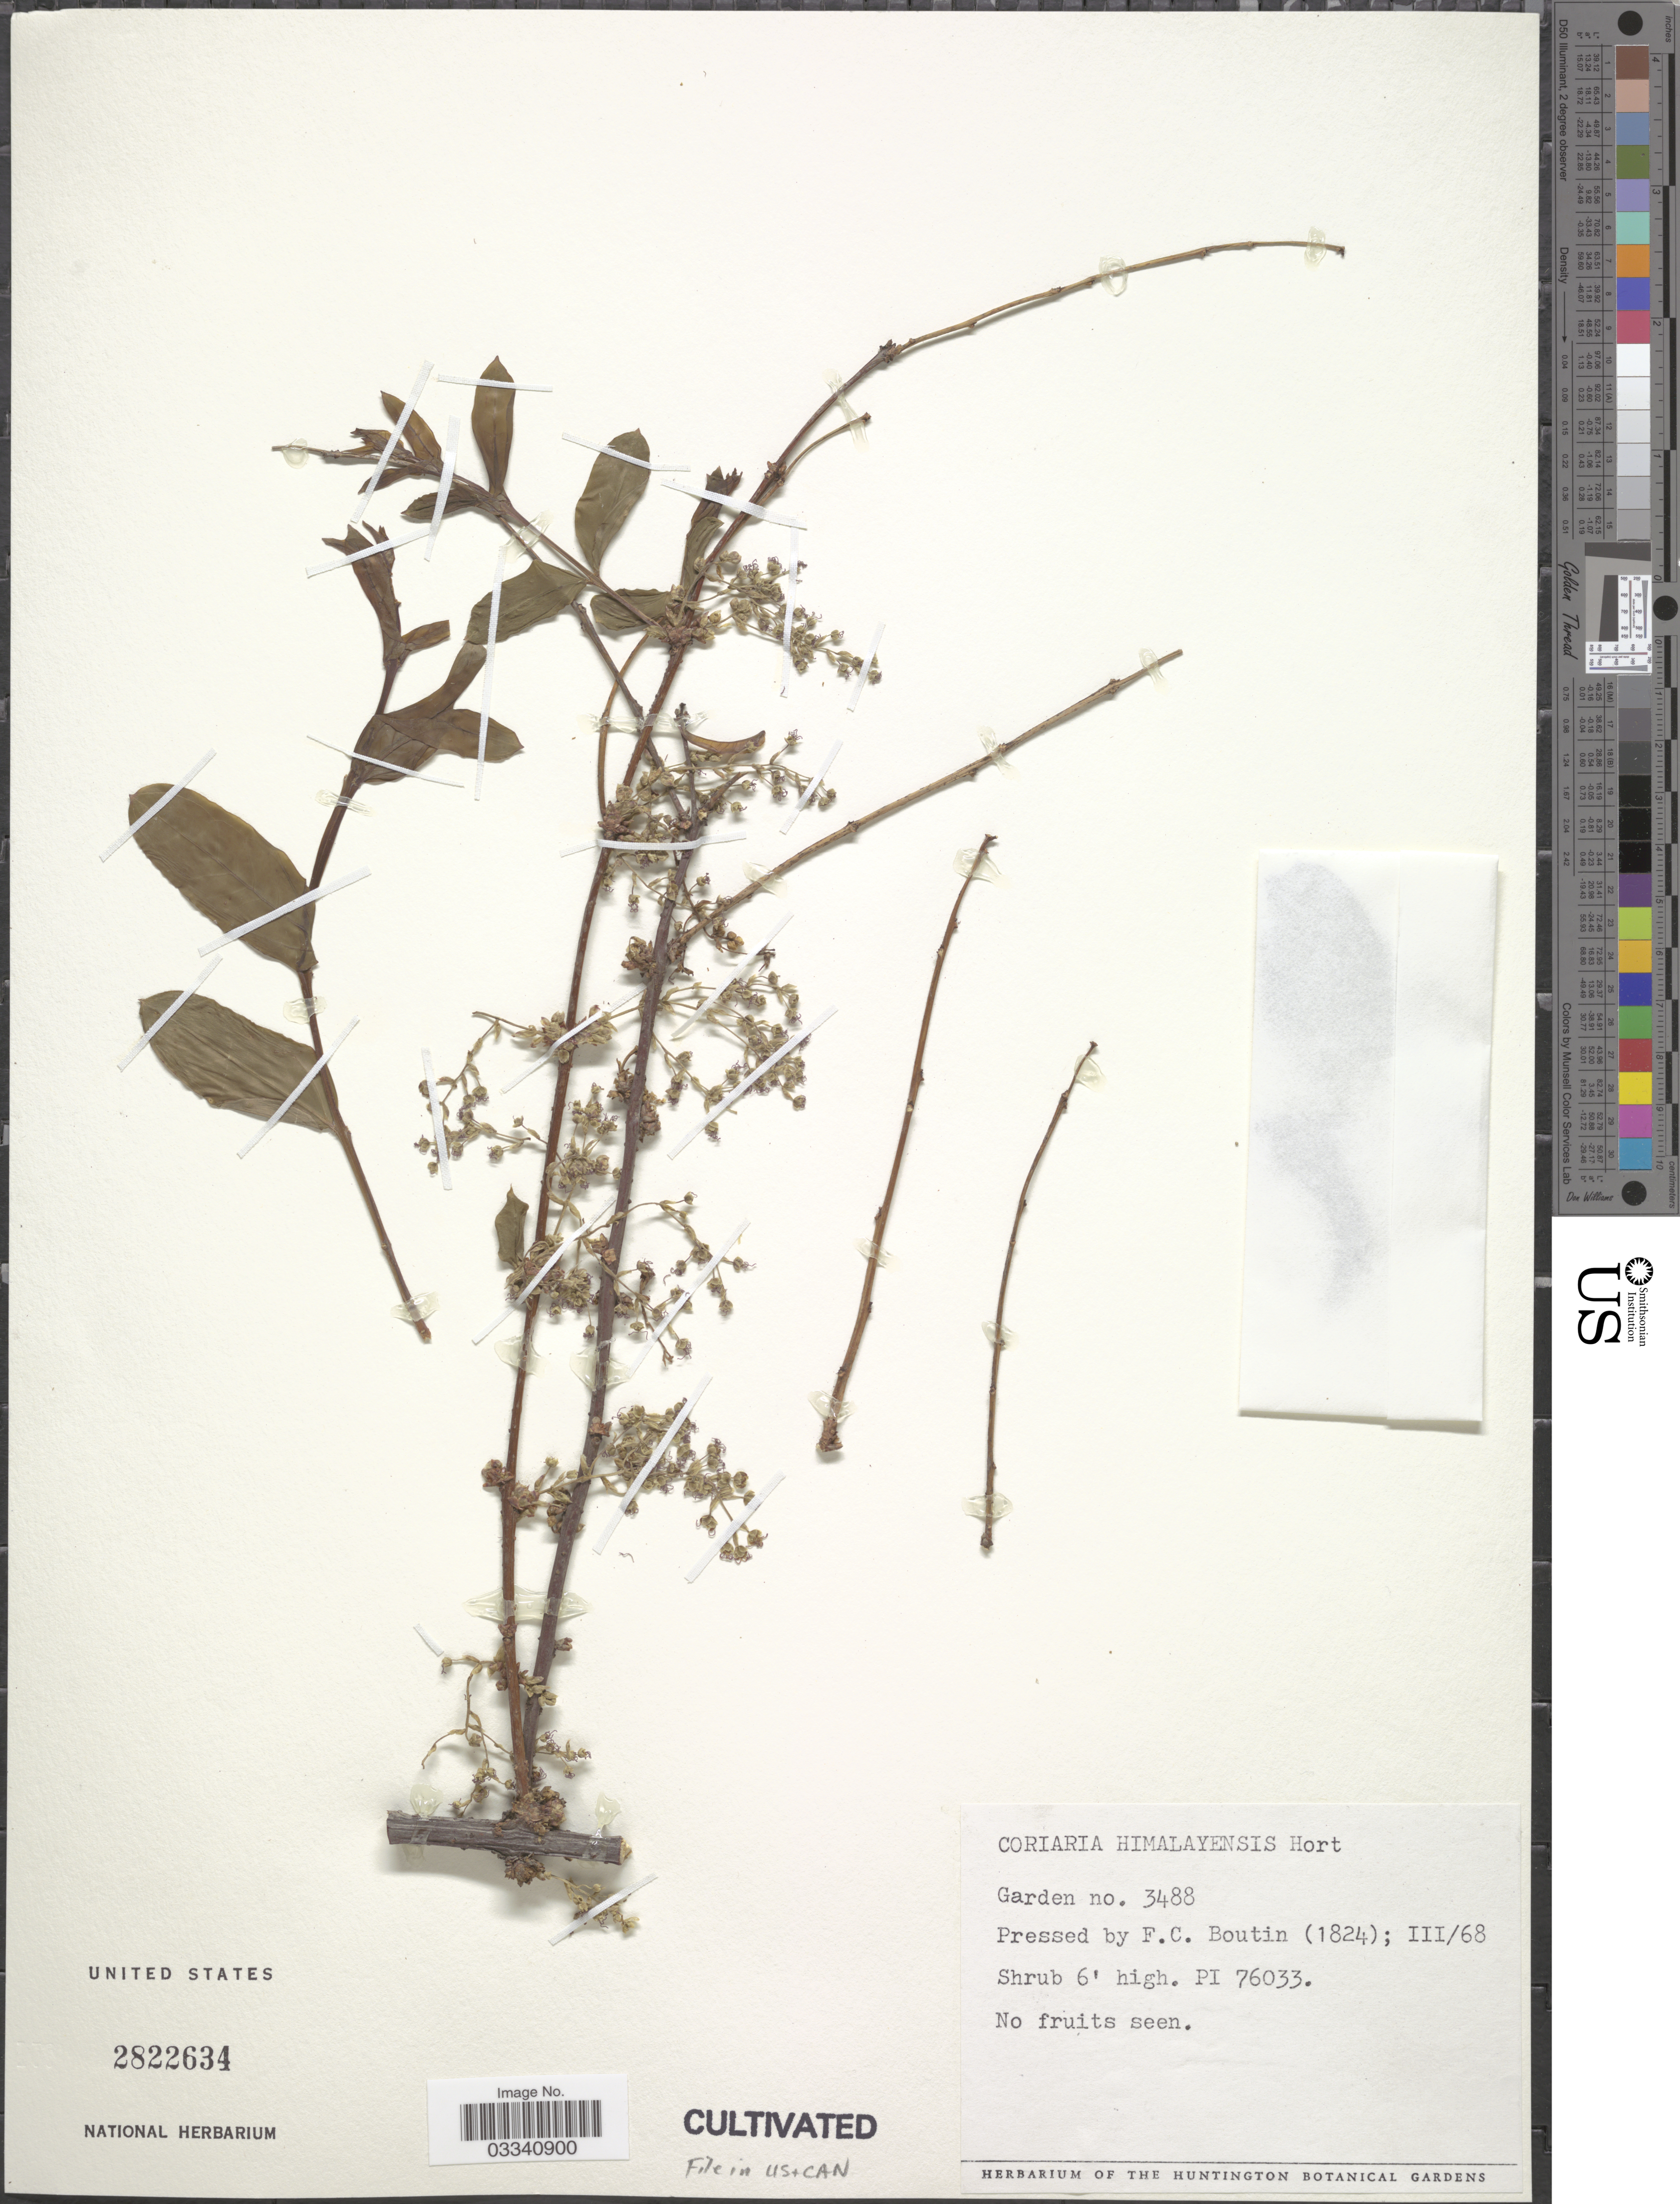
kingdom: Plantae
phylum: Tracheophyta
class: Magnoliopsida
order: Cucurbitales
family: Coriariaceae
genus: Coriaria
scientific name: Coriaria himalayensis Hort.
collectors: ex herb. Huntington Bot. Gard.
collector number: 3488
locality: PI 76033 [unsure placement].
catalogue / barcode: US 2822634